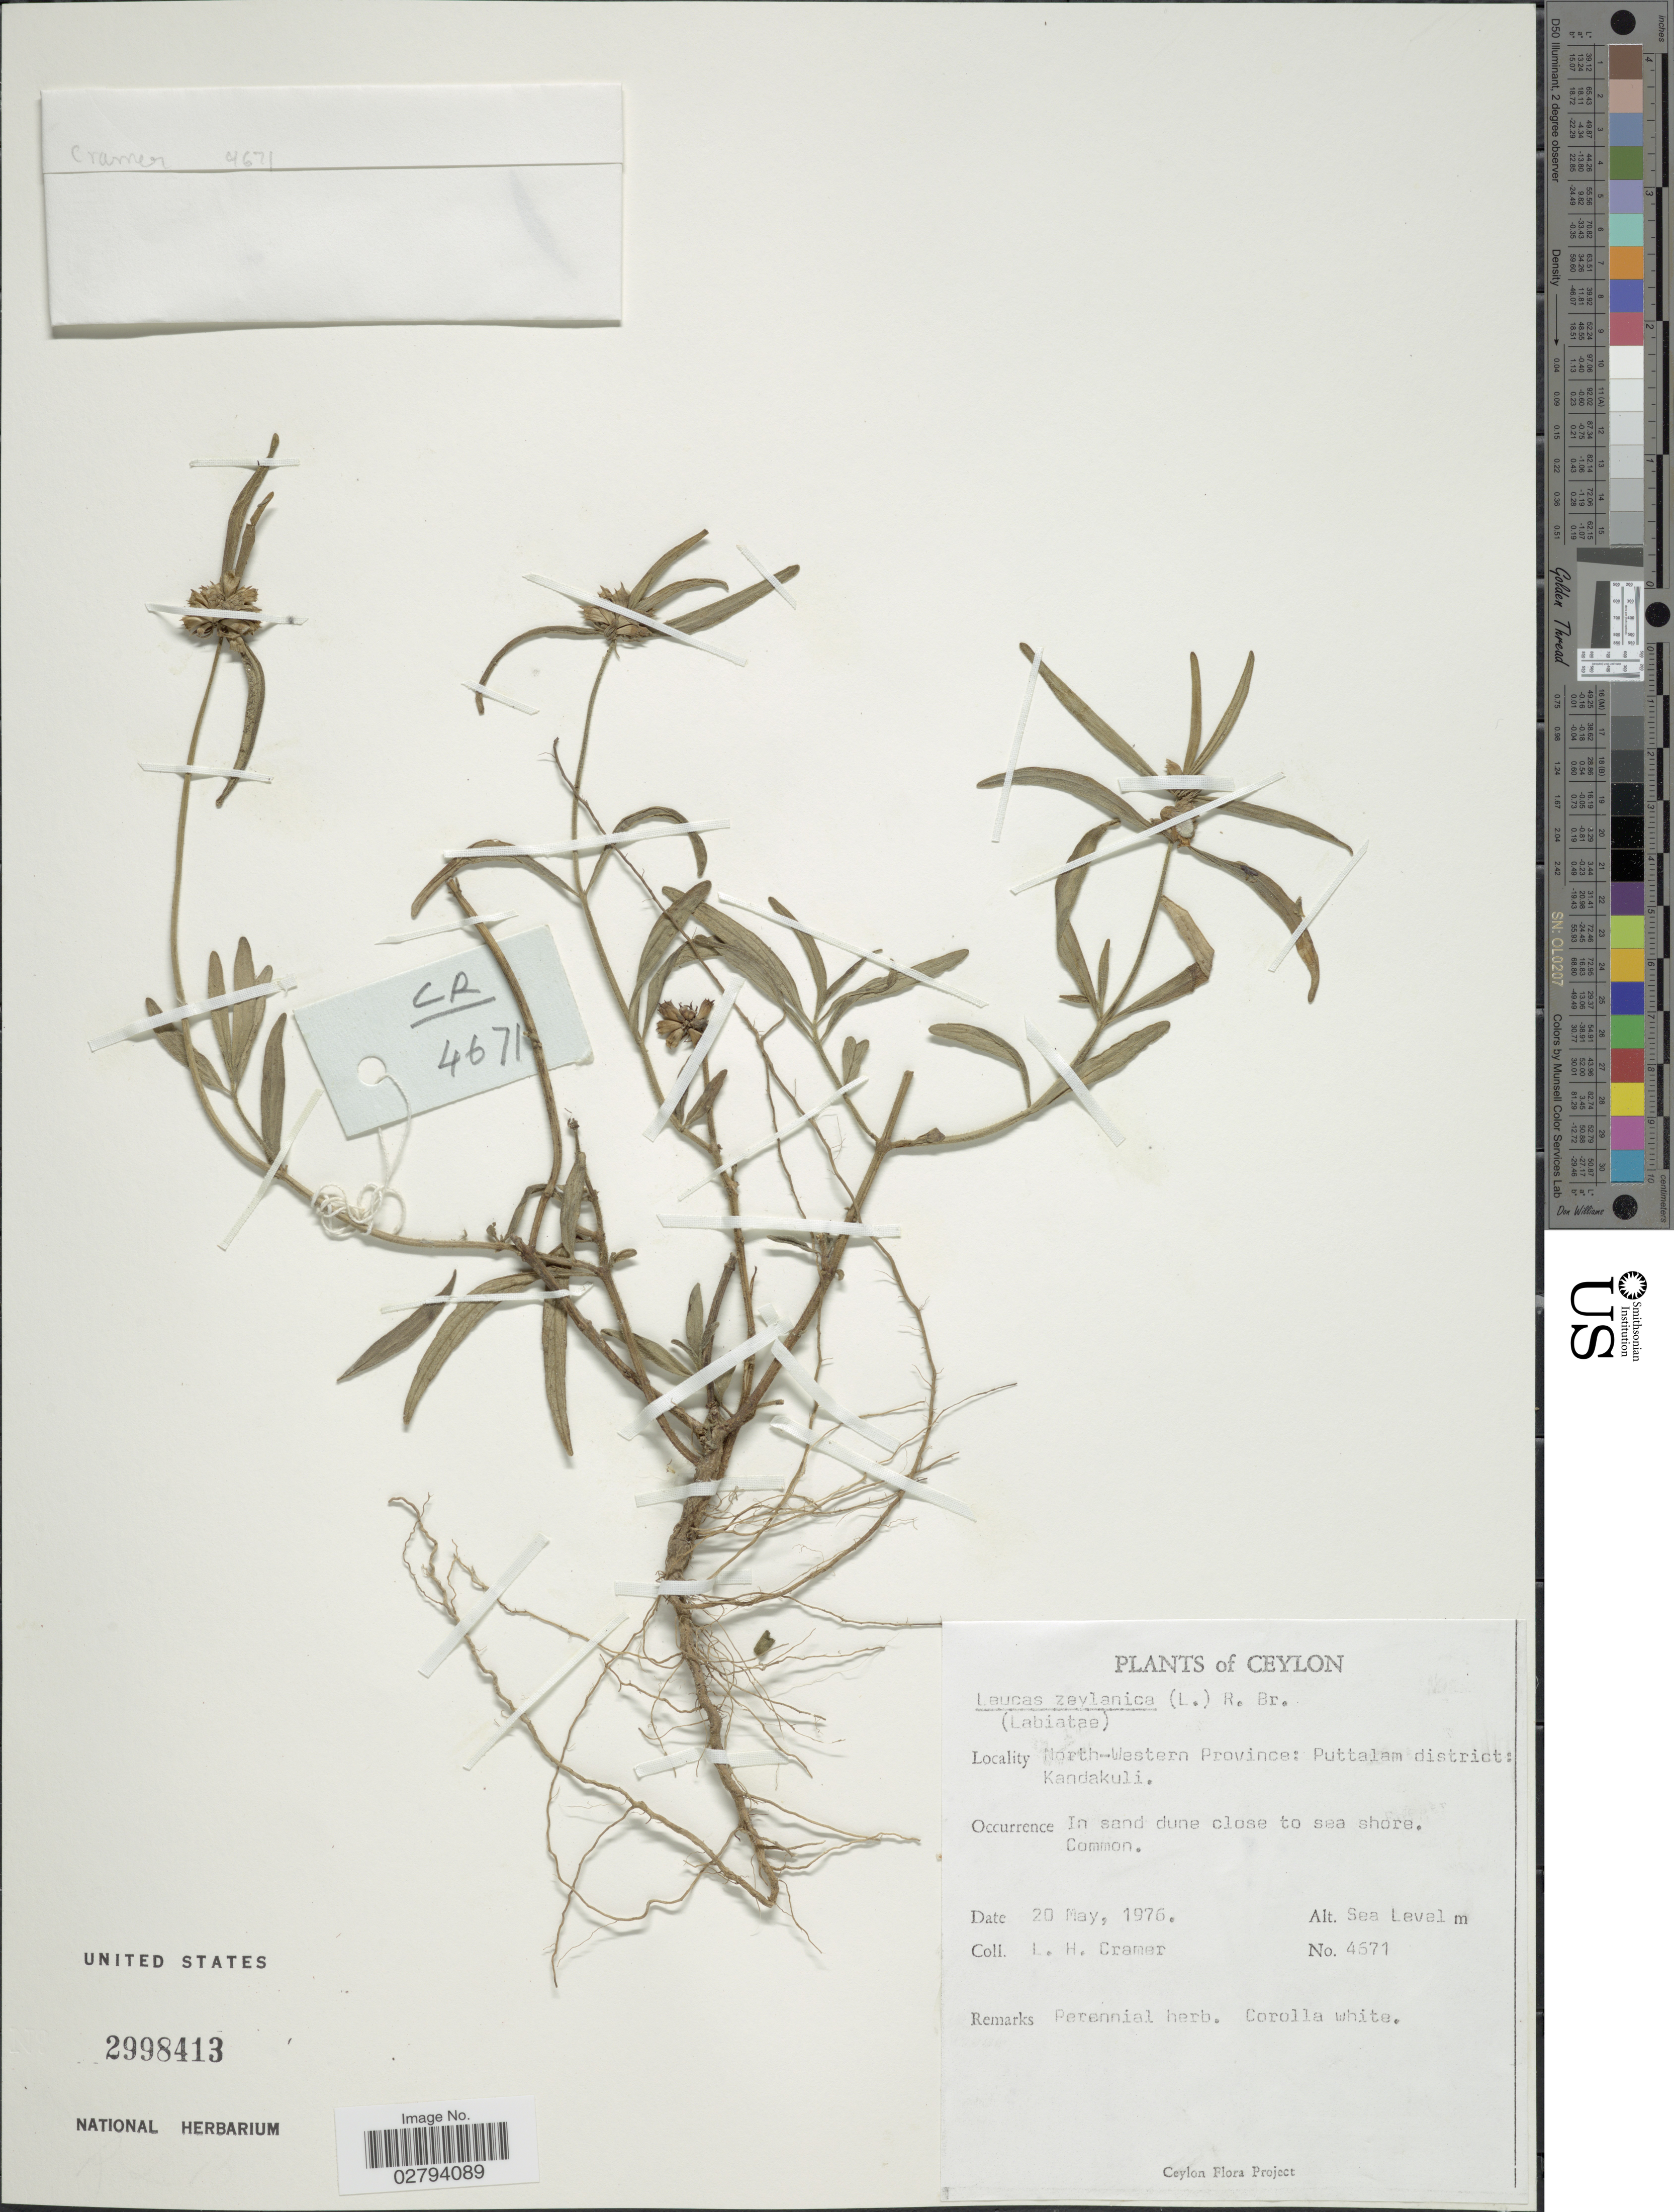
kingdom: Plantae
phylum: Tracheophyta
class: Magnoliopsida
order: Lamiales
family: Lamiaceae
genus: Leucas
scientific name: Leucas zeylanica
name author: (L.) W.T. Aiton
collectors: L. H. Cramer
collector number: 4671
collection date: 1976-05-20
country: Sri Lanka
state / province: North Western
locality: North-Western Province: Puttalam district: Kandakuli, Ceylon.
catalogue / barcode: US 2998413